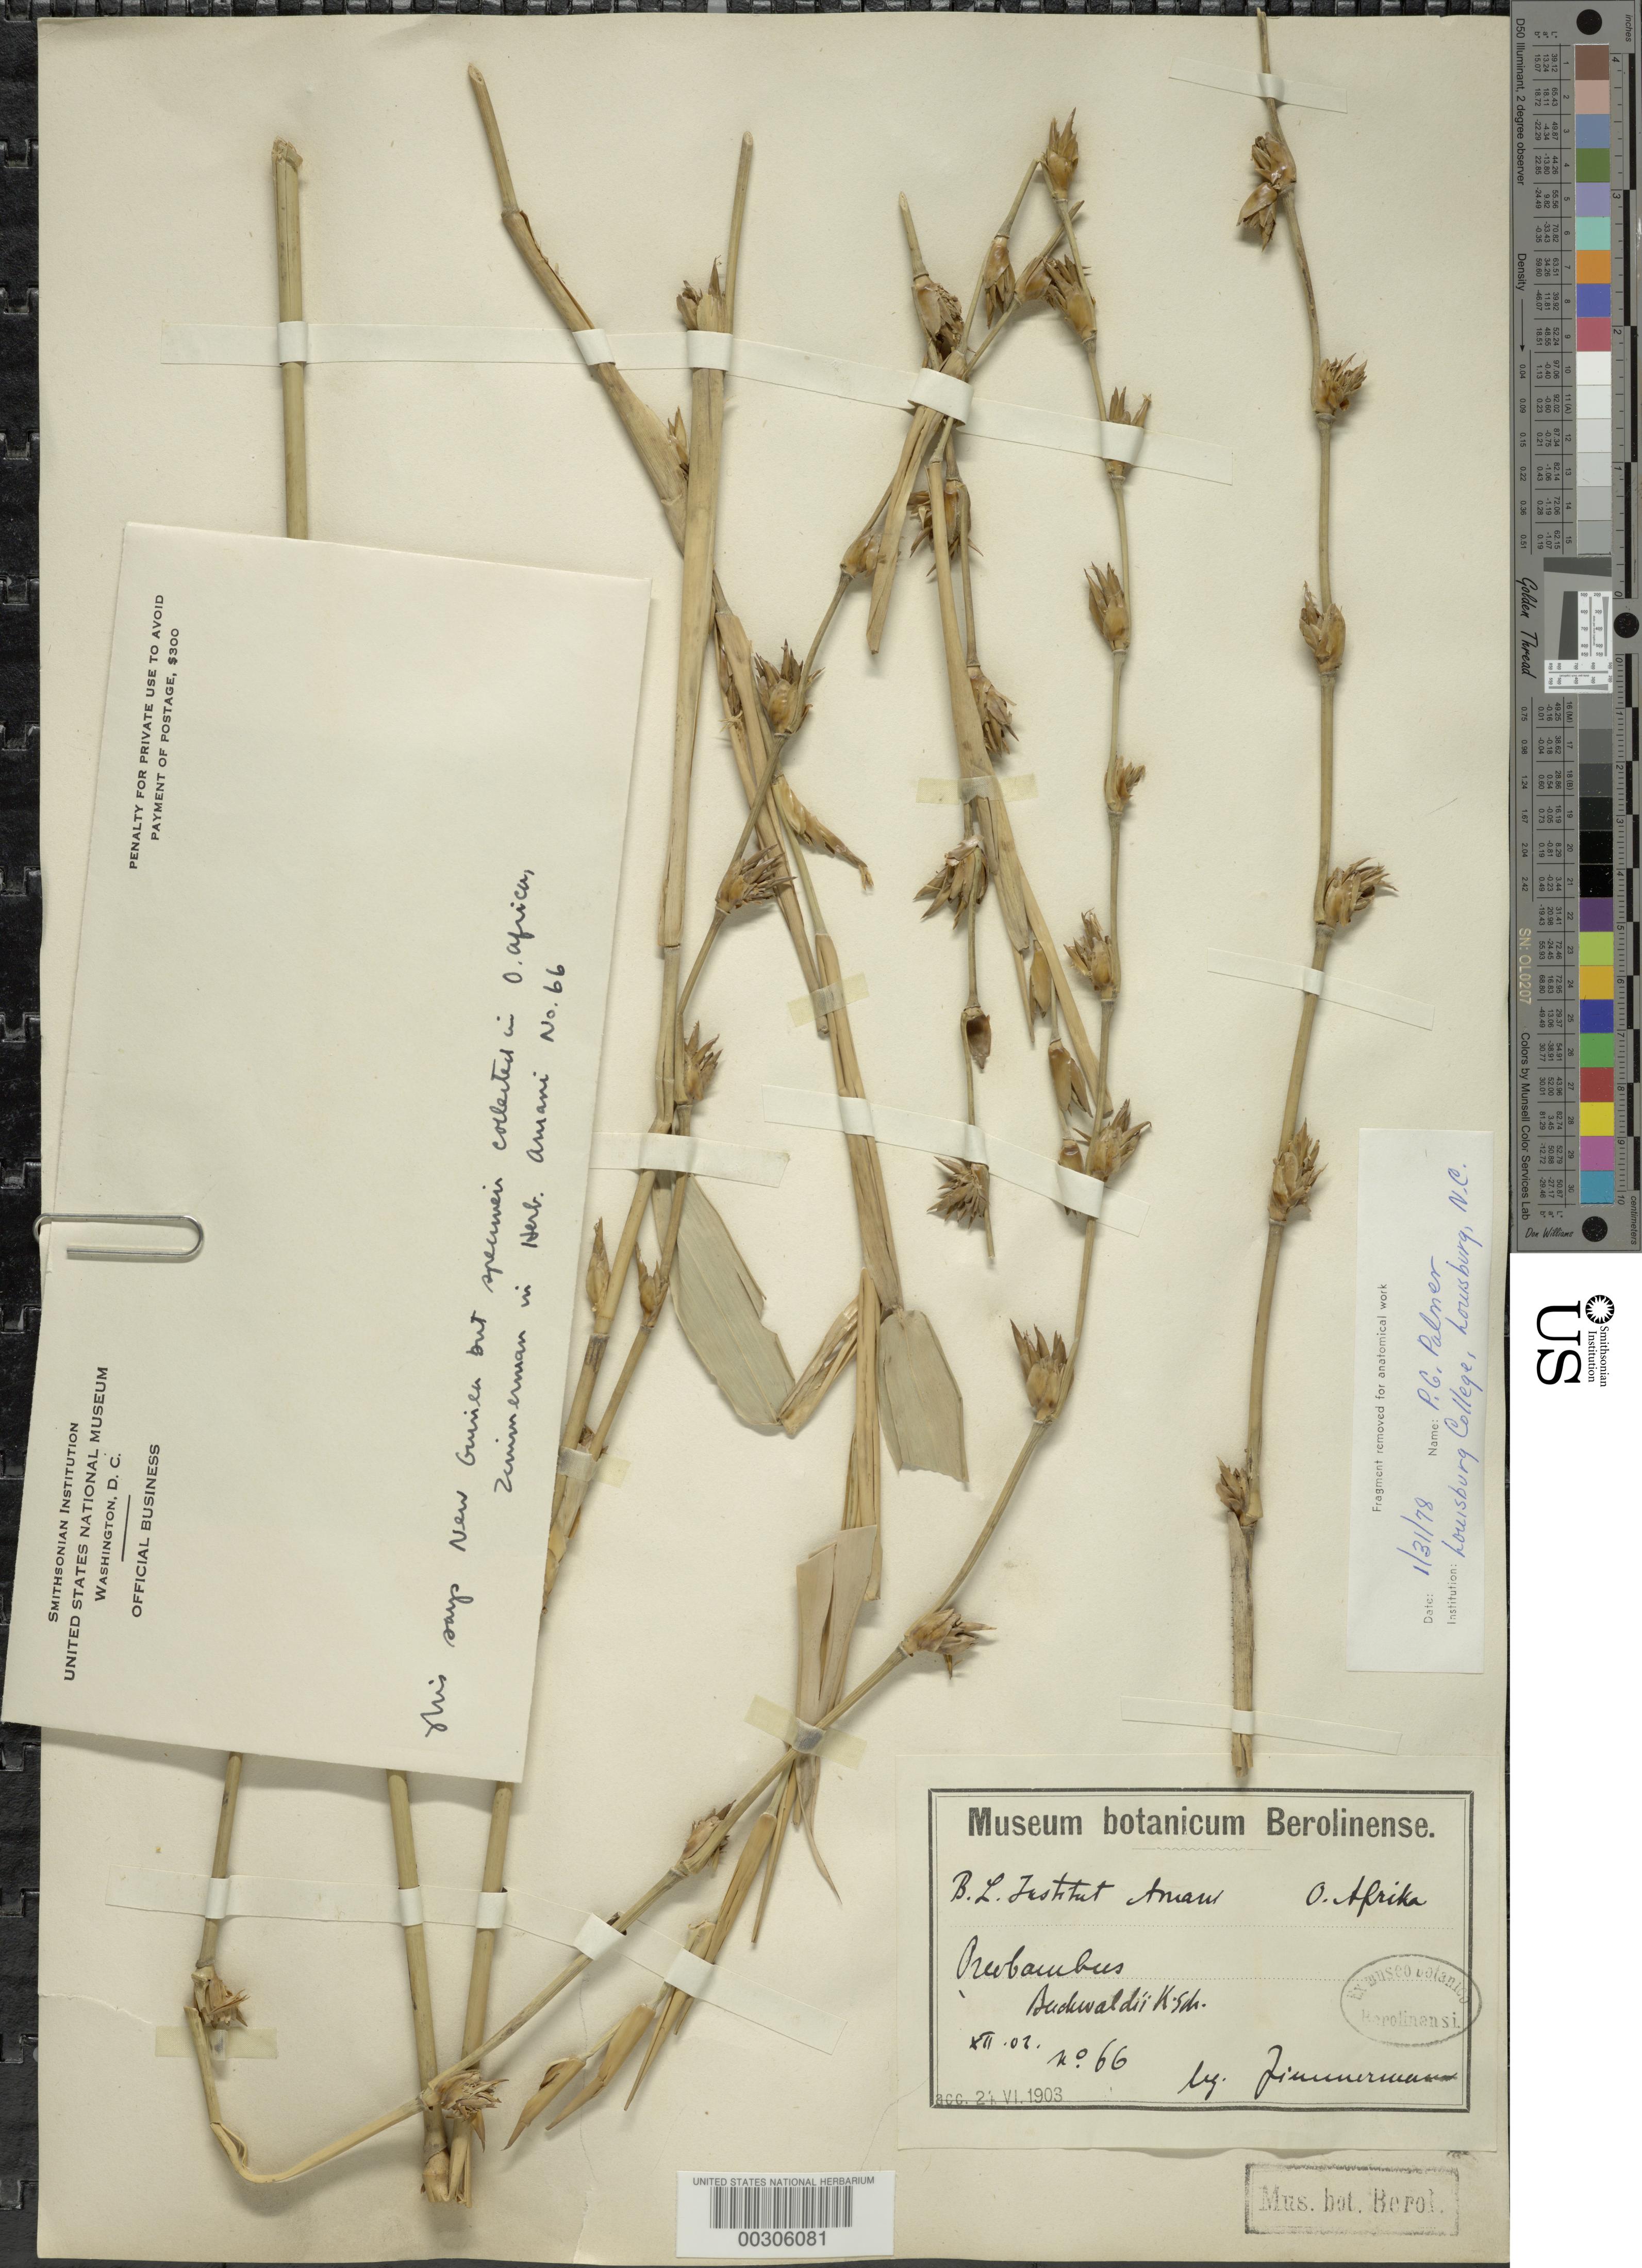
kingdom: Plantae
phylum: Tracheophyta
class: Liliopsida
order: Poales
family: Poaceae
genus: Oreobambos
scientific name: Oreobambos buchwaldii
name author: K. Schum.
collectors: -- Zimmerman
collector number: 66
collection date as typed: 24 Jun 1903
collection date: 1903-06-24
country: Tanzania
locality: Amani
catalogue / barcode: US 733004